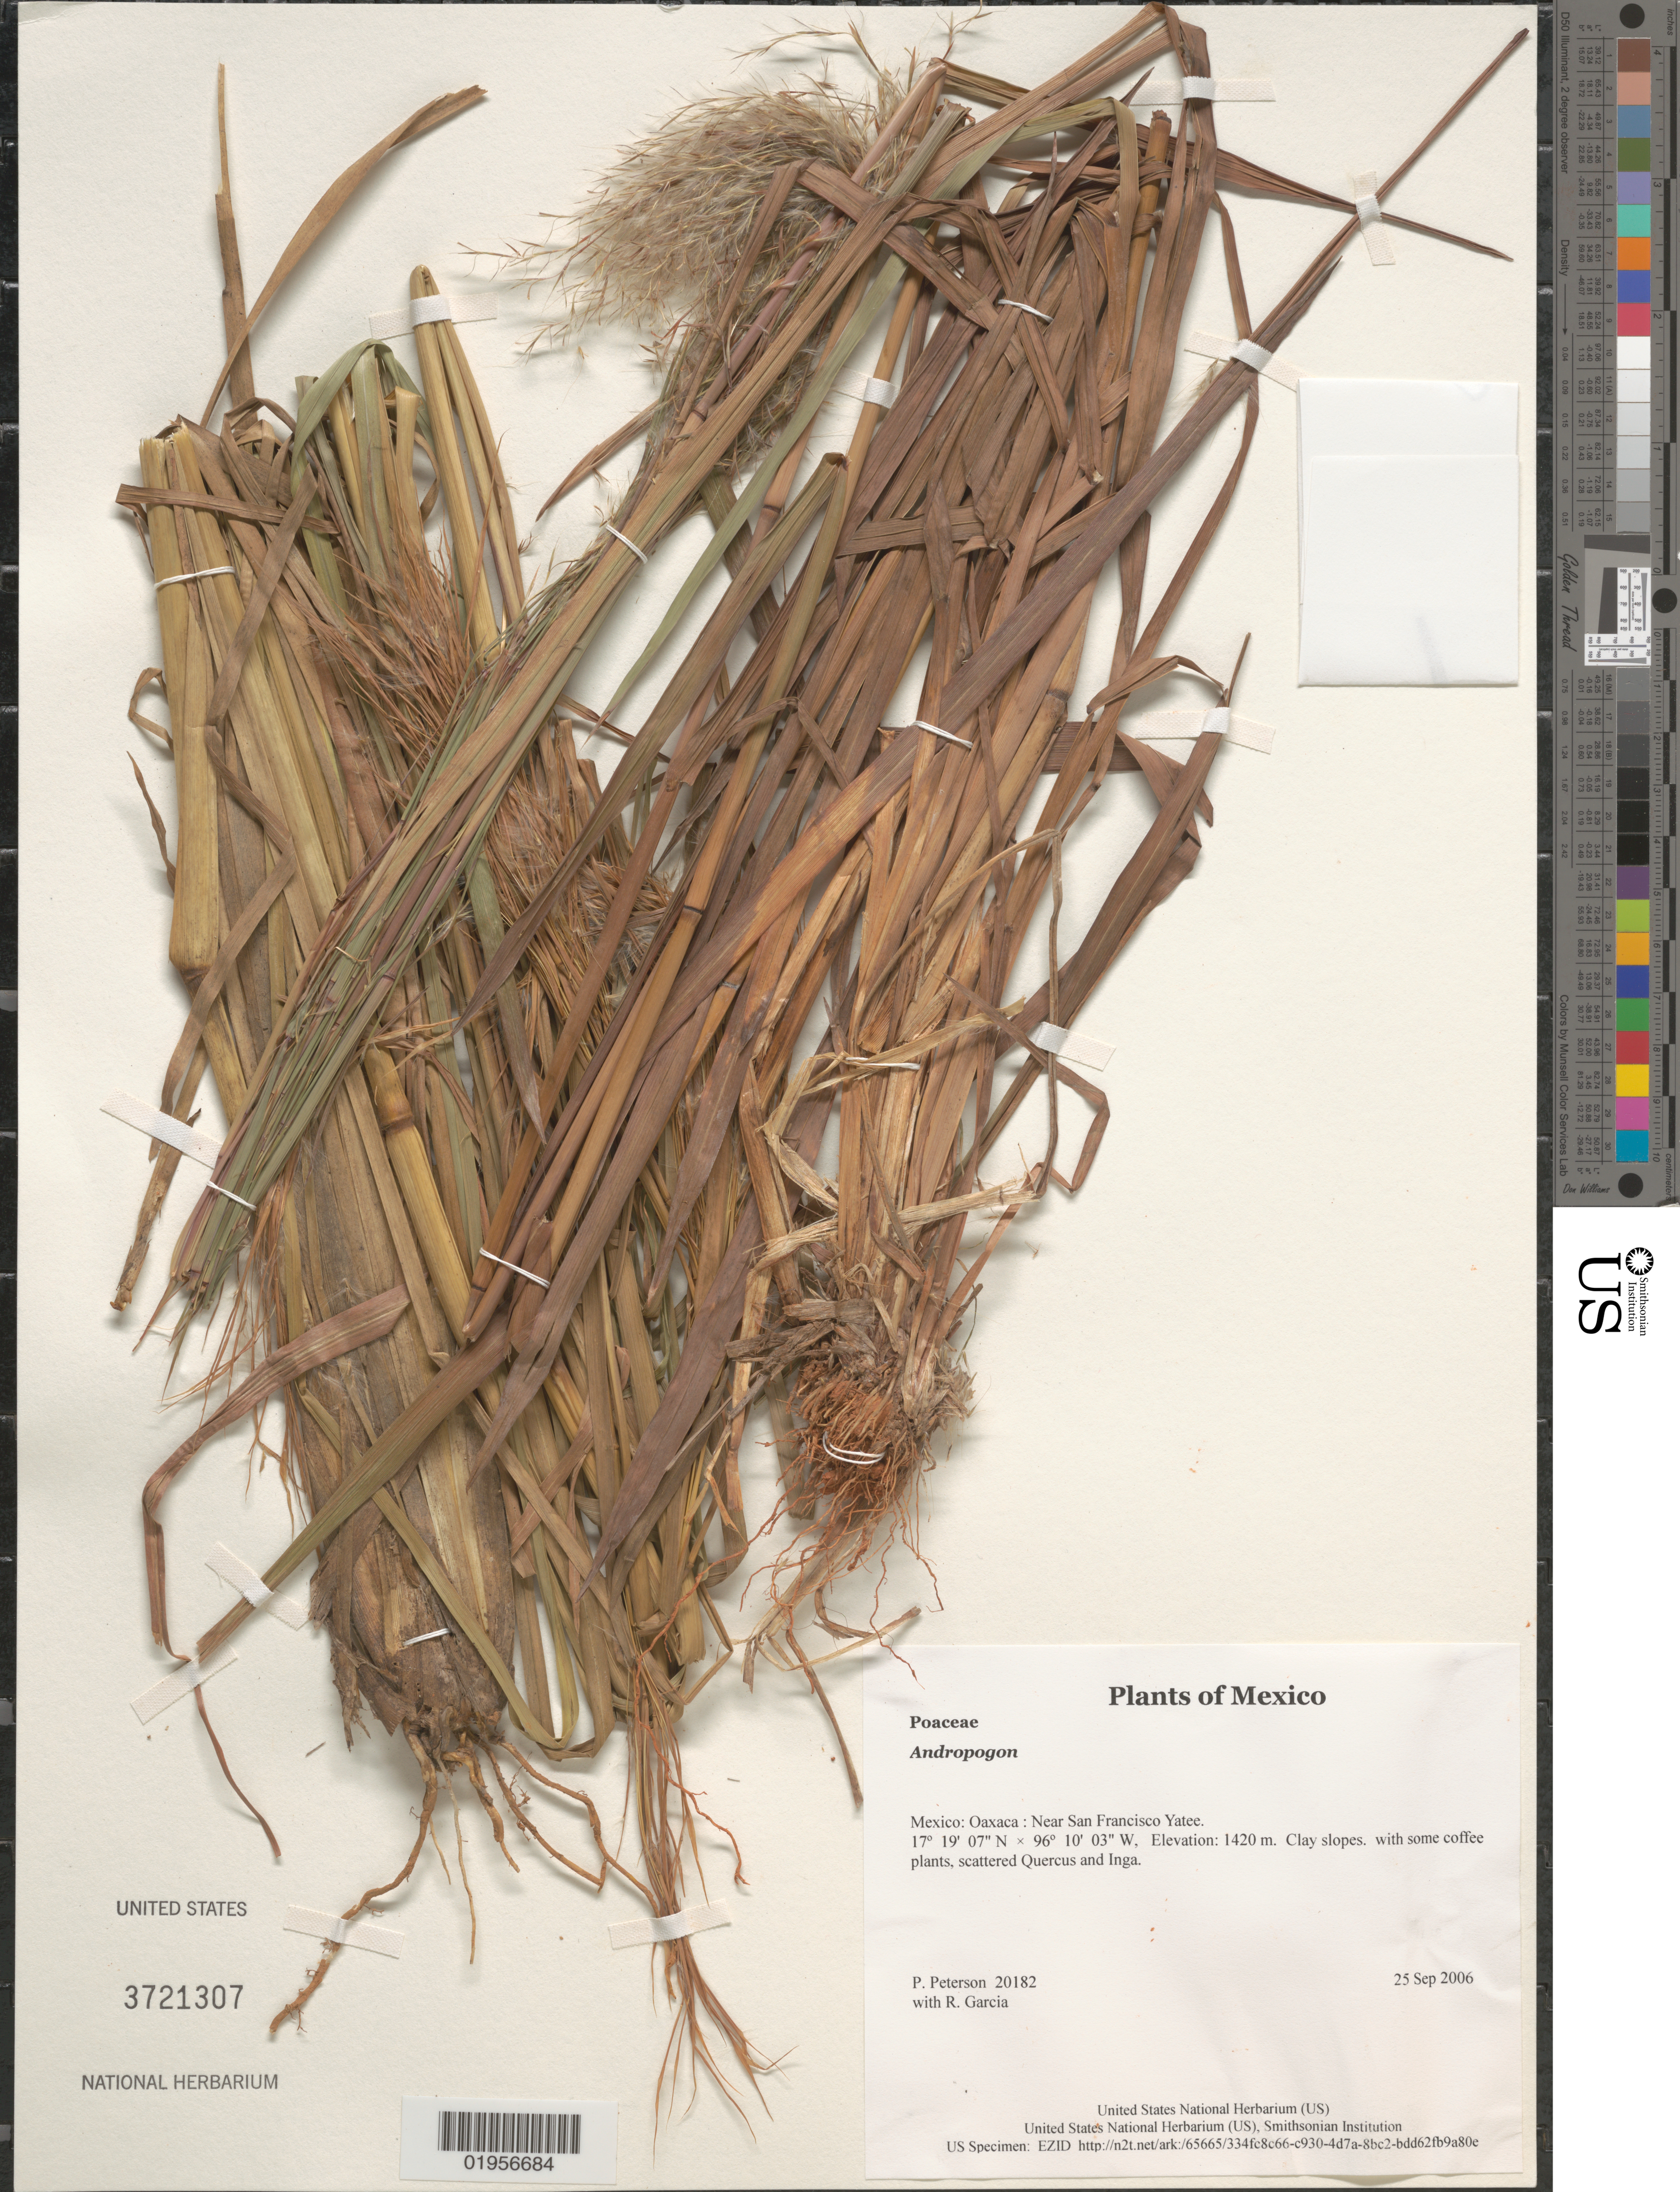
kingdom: Plantae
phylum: Tracheophyta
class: Liliopsida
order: Poales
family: Poaceae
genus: Andropogon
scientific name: Andropogon sp.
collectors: P. M. Peterson & R. Garcia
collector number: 20182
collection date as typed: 25 Sep 2006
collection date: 2006-09-25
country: Mexico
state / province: Oaxaca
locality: Near San Francisco Yatee.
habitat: Clay slopes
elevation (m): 1420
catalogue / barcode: US 3721307